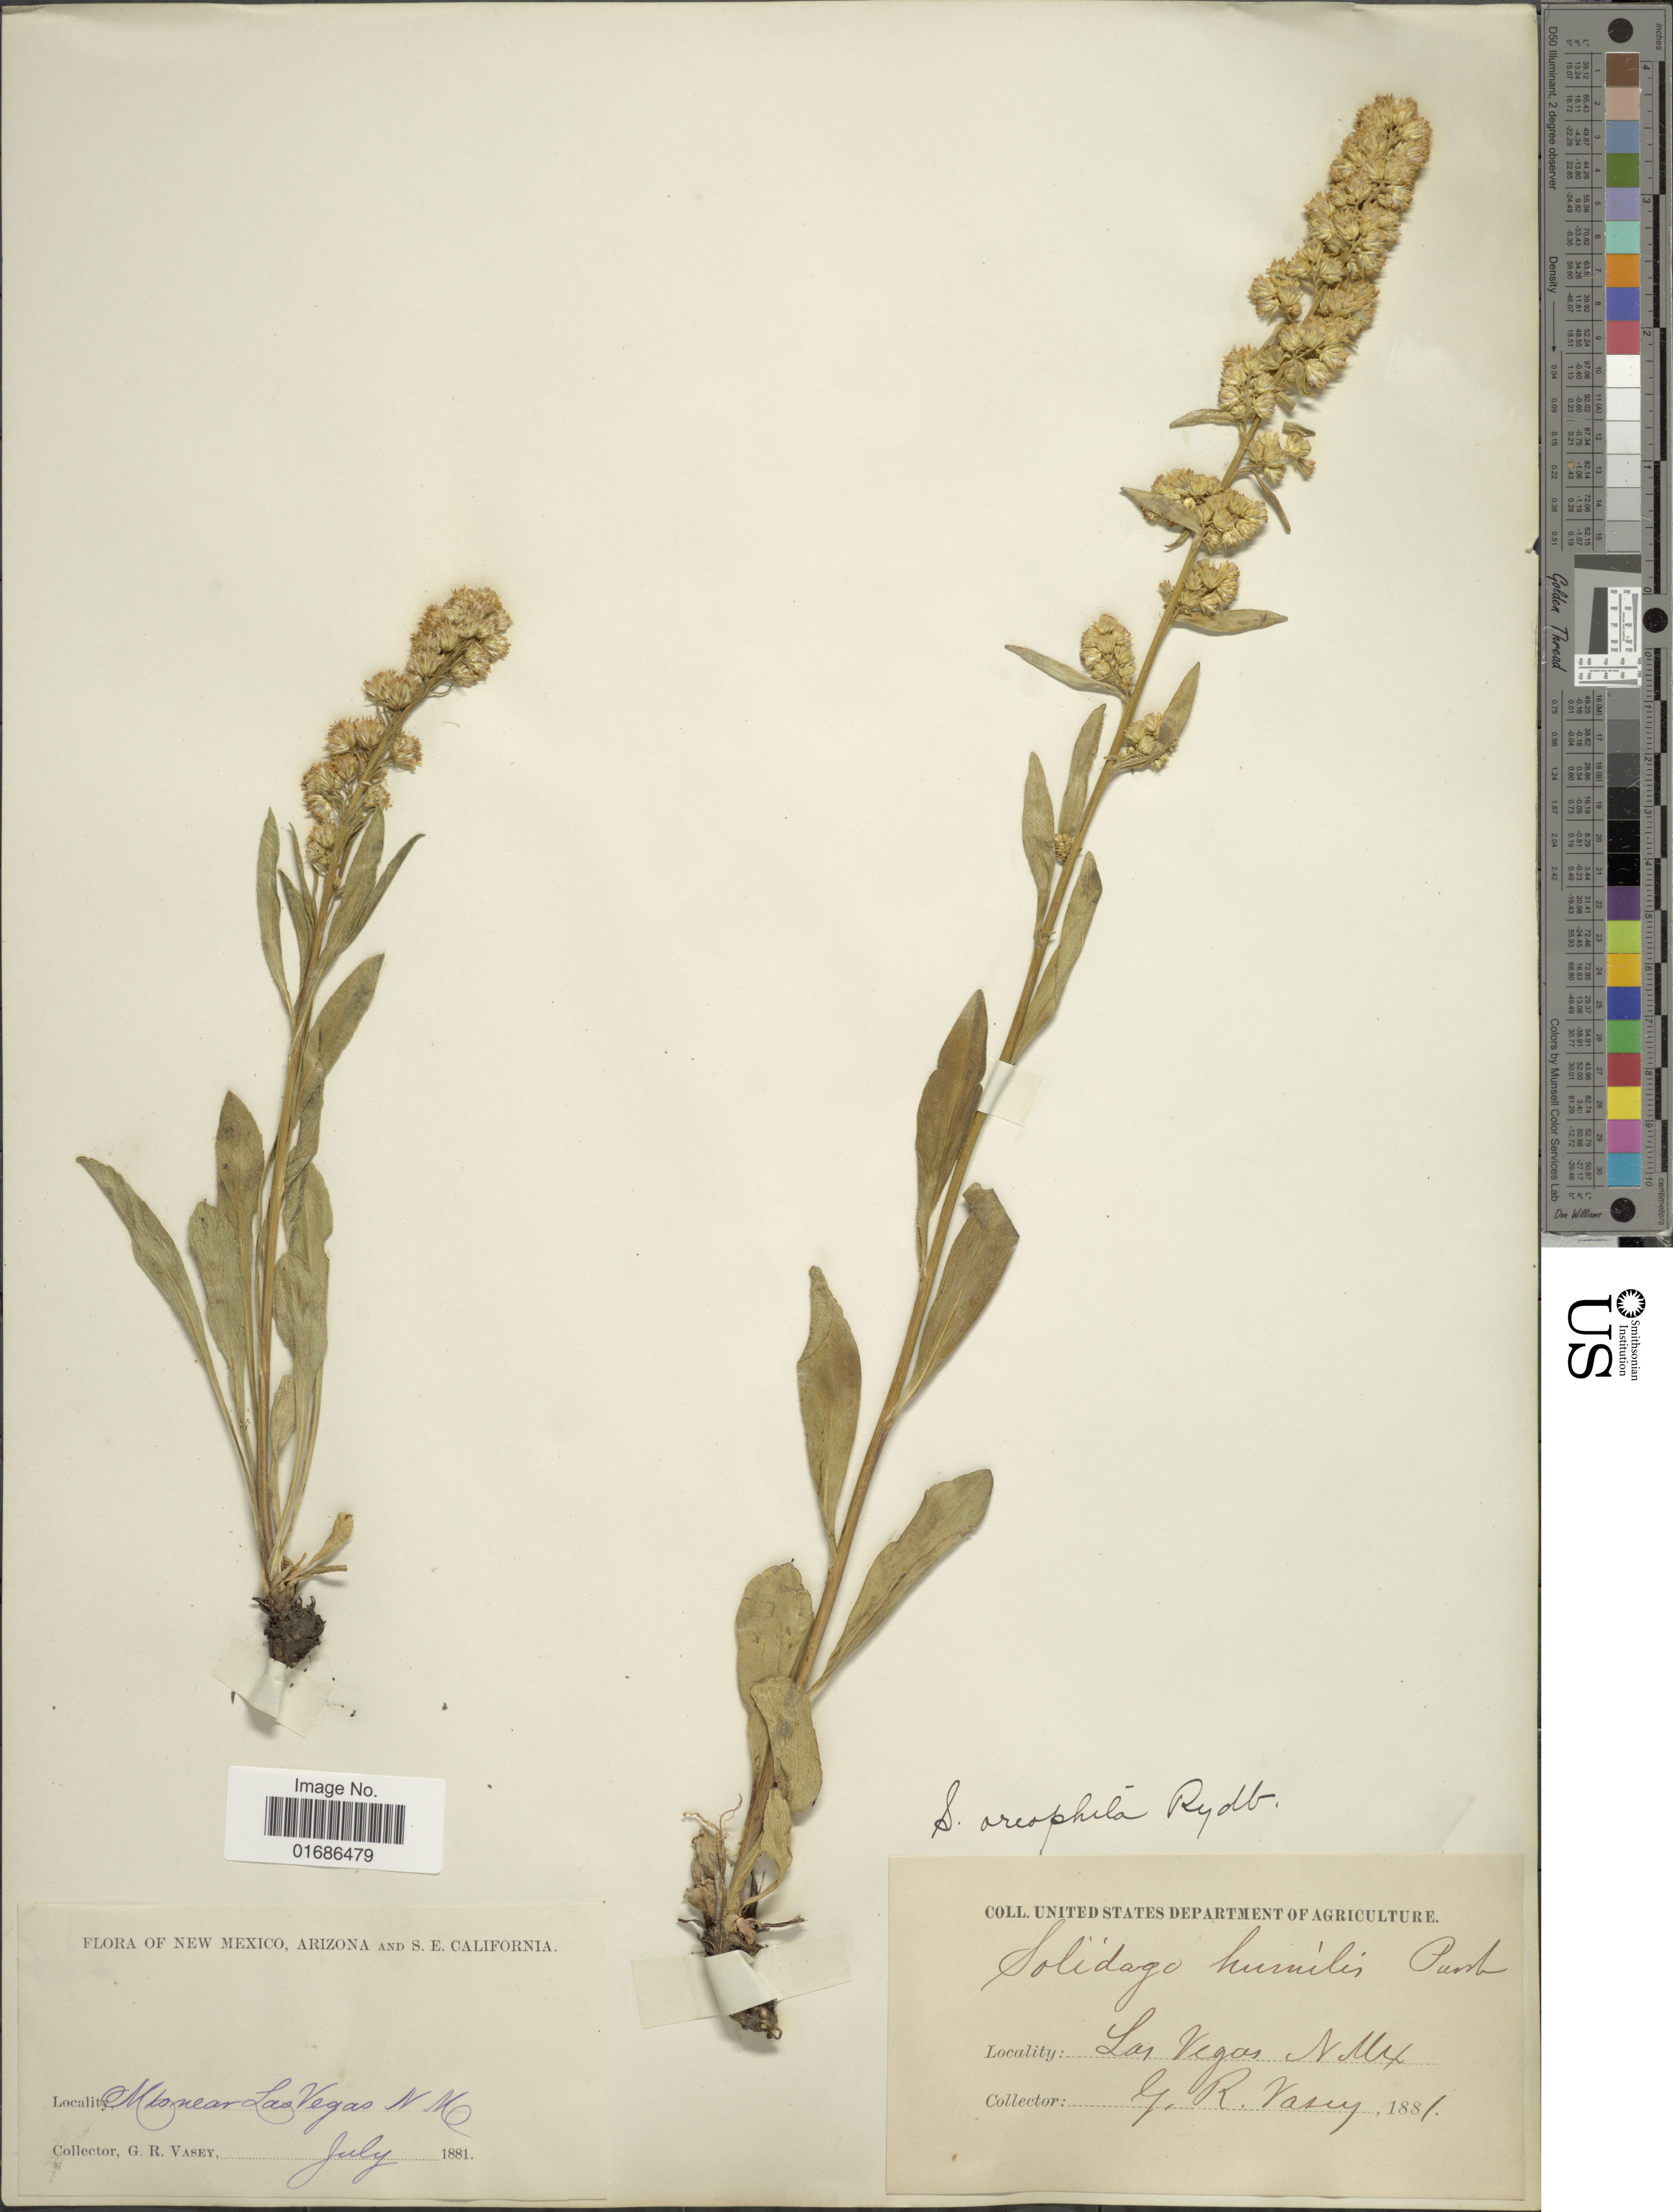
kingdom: Plantae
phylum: Tracheophyta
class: Magnoliopsida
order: Asterales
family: Asteraceae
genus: Solidago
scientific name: Solidago decumbens var. oreophila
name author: (Rydb.) Fernald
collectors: G. R. Vasey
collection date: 1881-07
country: United States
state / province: New Mexico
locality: Monear Las Vegas